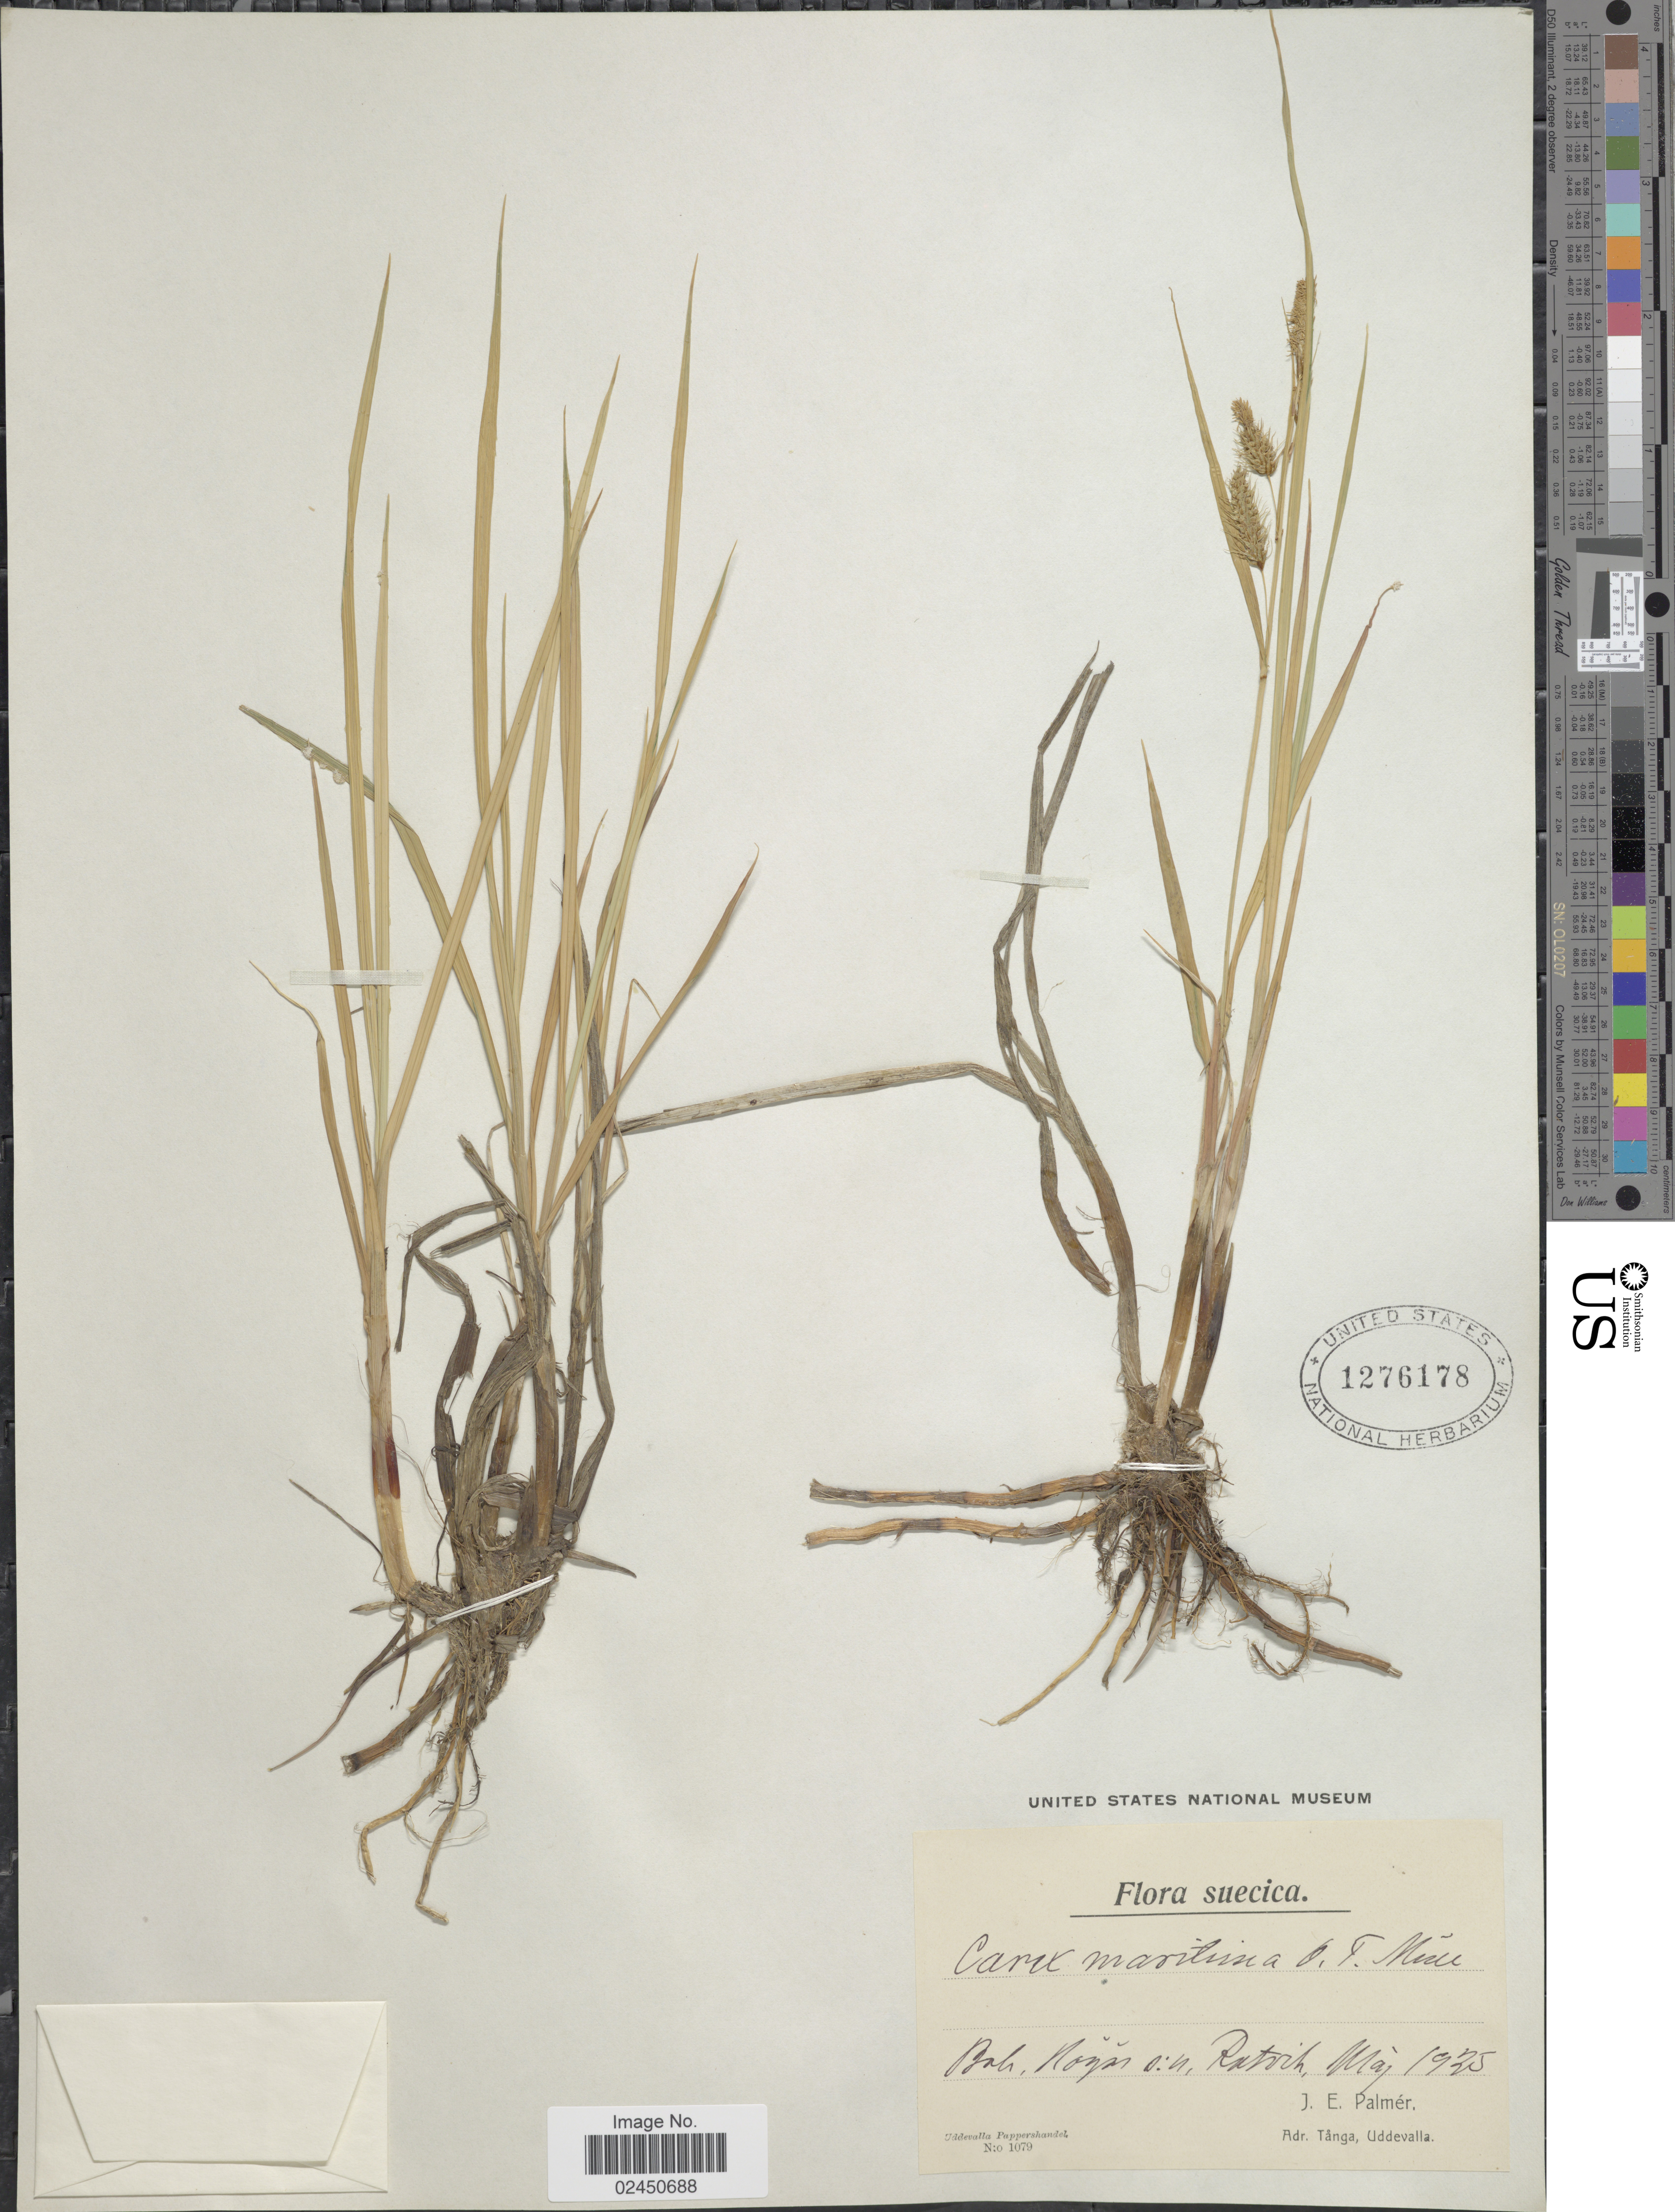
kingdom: Plantae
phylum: Tracheophyta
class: Liliopsida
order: Poales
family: Cyperaceae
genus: Carex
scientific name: Carex maritima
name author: Gunnerus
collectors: J. E. Palmér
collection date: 1925-05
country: Sweden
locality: Suecica, Boh. Noyas [interpreted] s:n, Rutvik.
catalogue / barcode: US 1276178